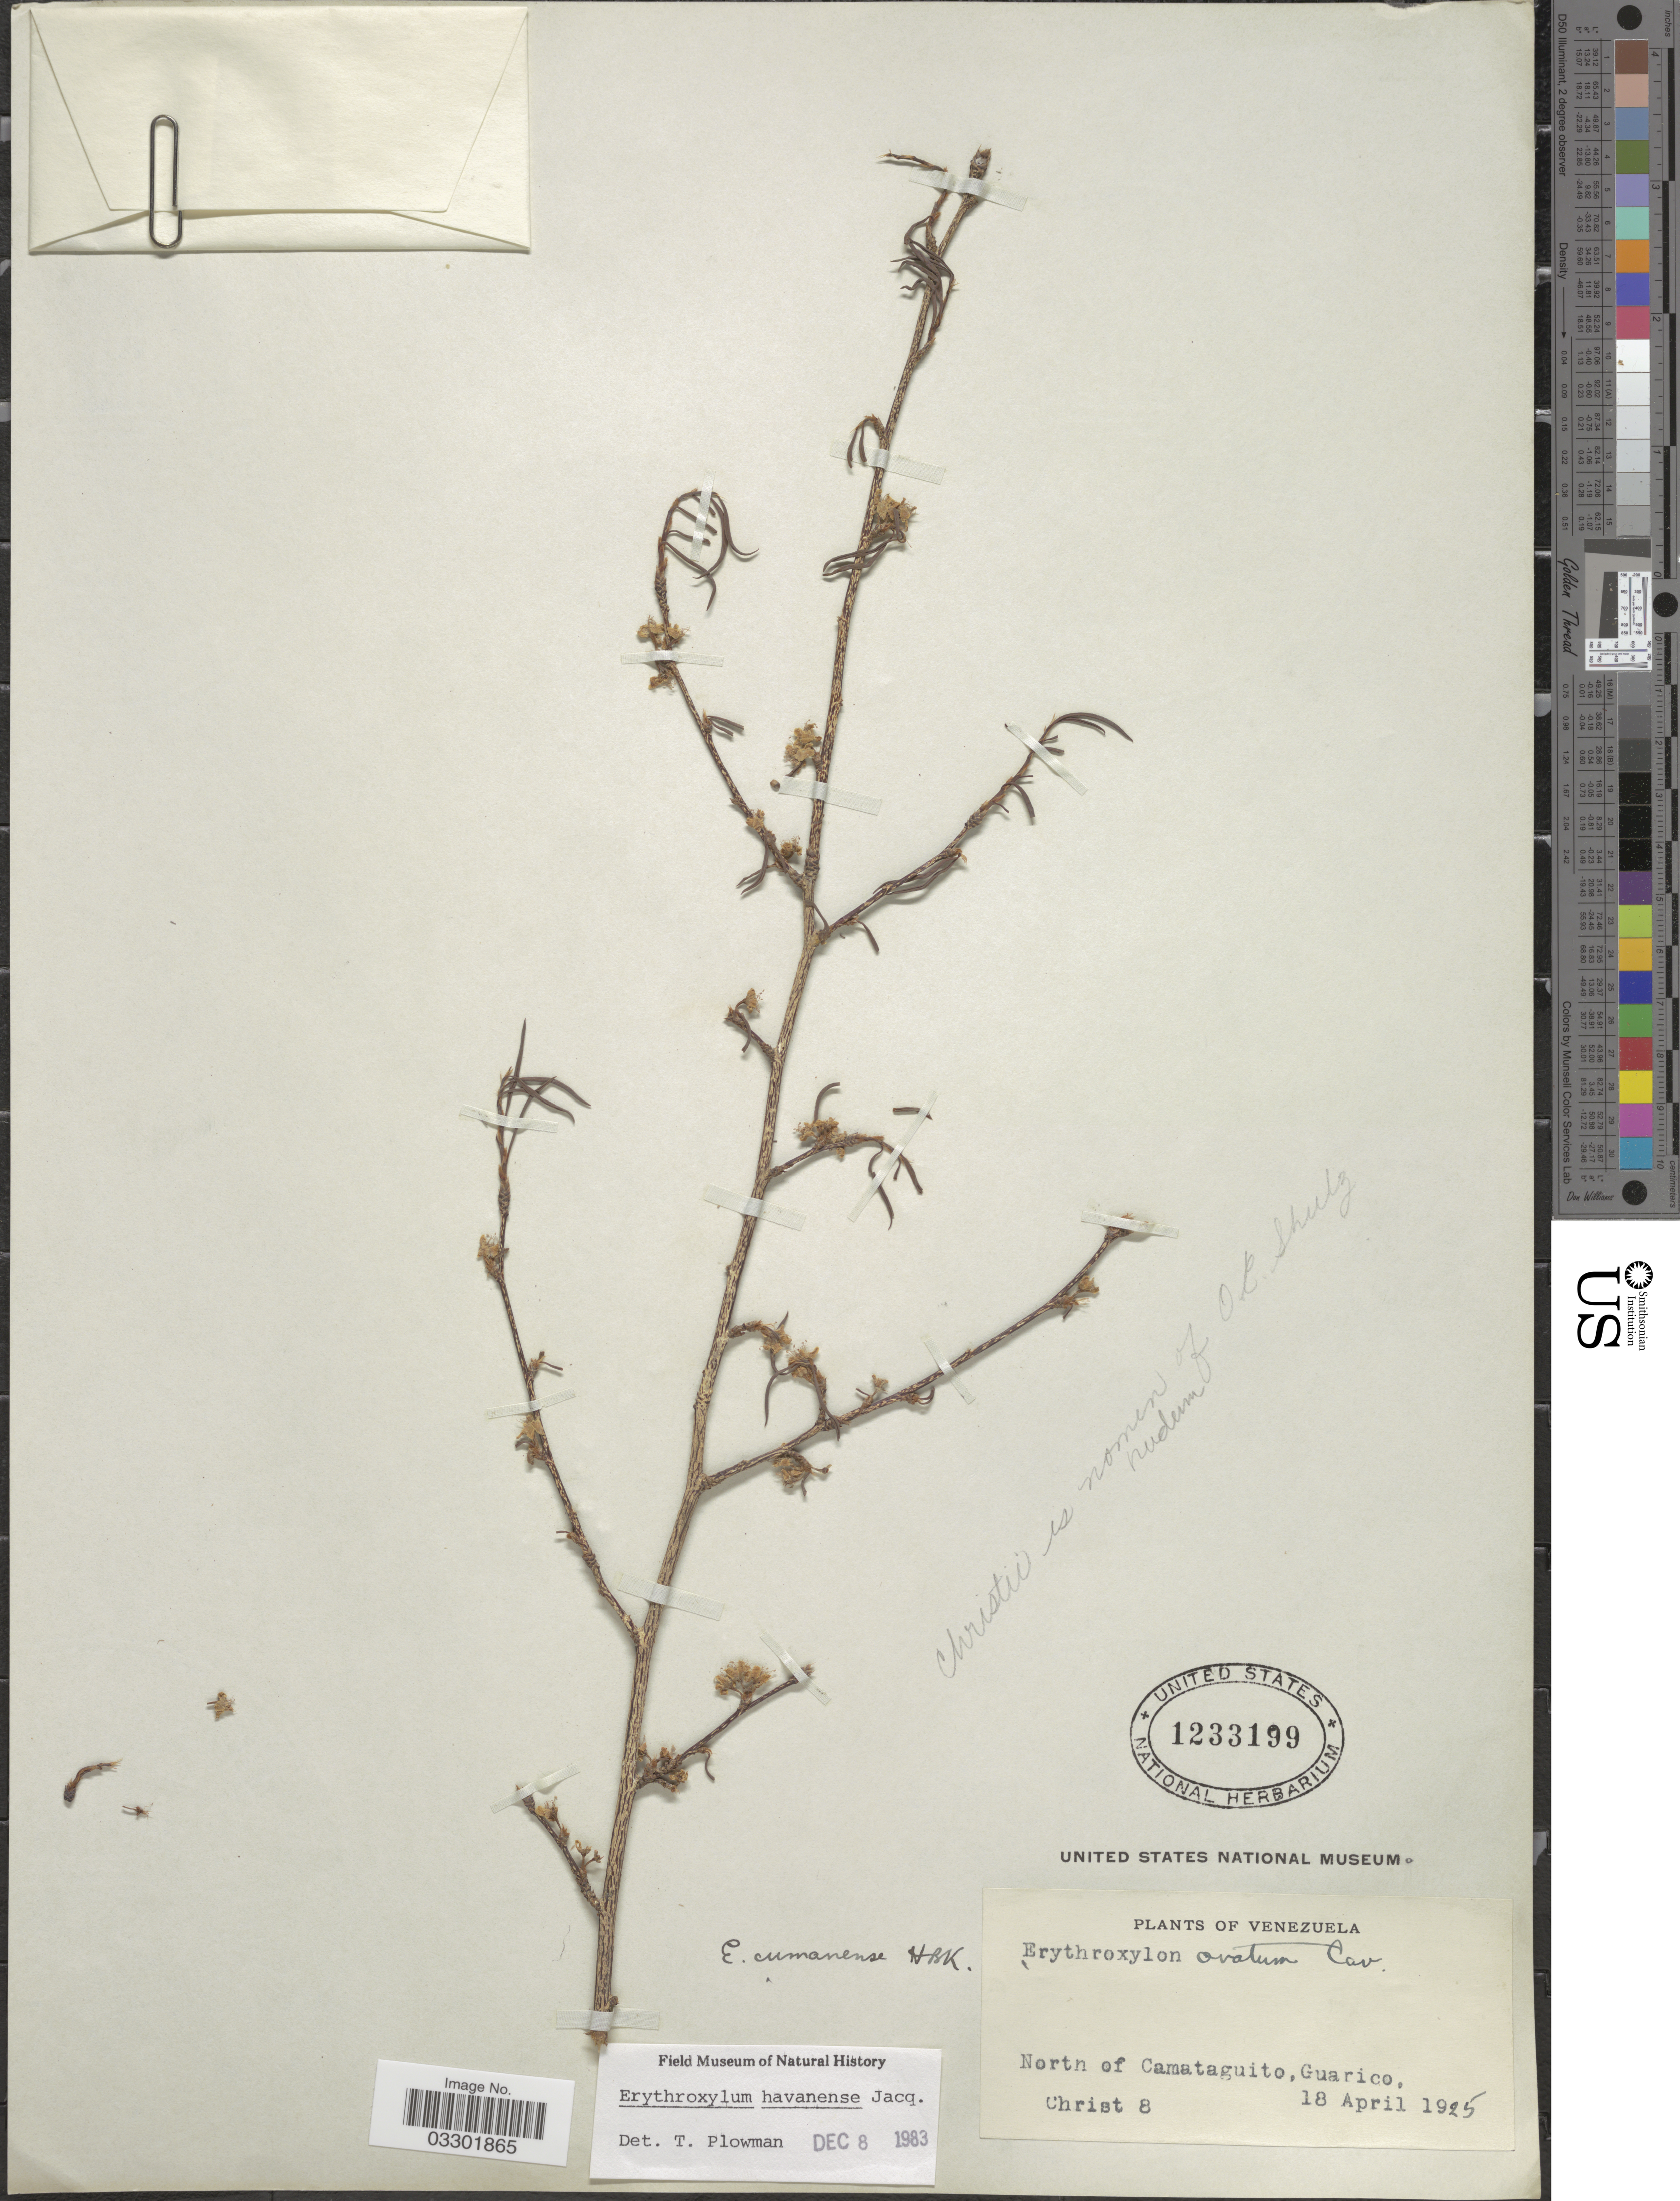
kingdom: Plantae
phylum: Tracheophyta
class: Magnoliopsida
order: Malpighiales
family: Erythroxylaceae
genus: Erythroxylum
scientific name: Erythroxylum havanense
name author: Jacq.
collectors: Christ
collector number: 8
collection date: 1925-04-18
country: Venezuela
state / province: Guárico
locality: North of Camataguito.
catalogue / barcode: US 1233199